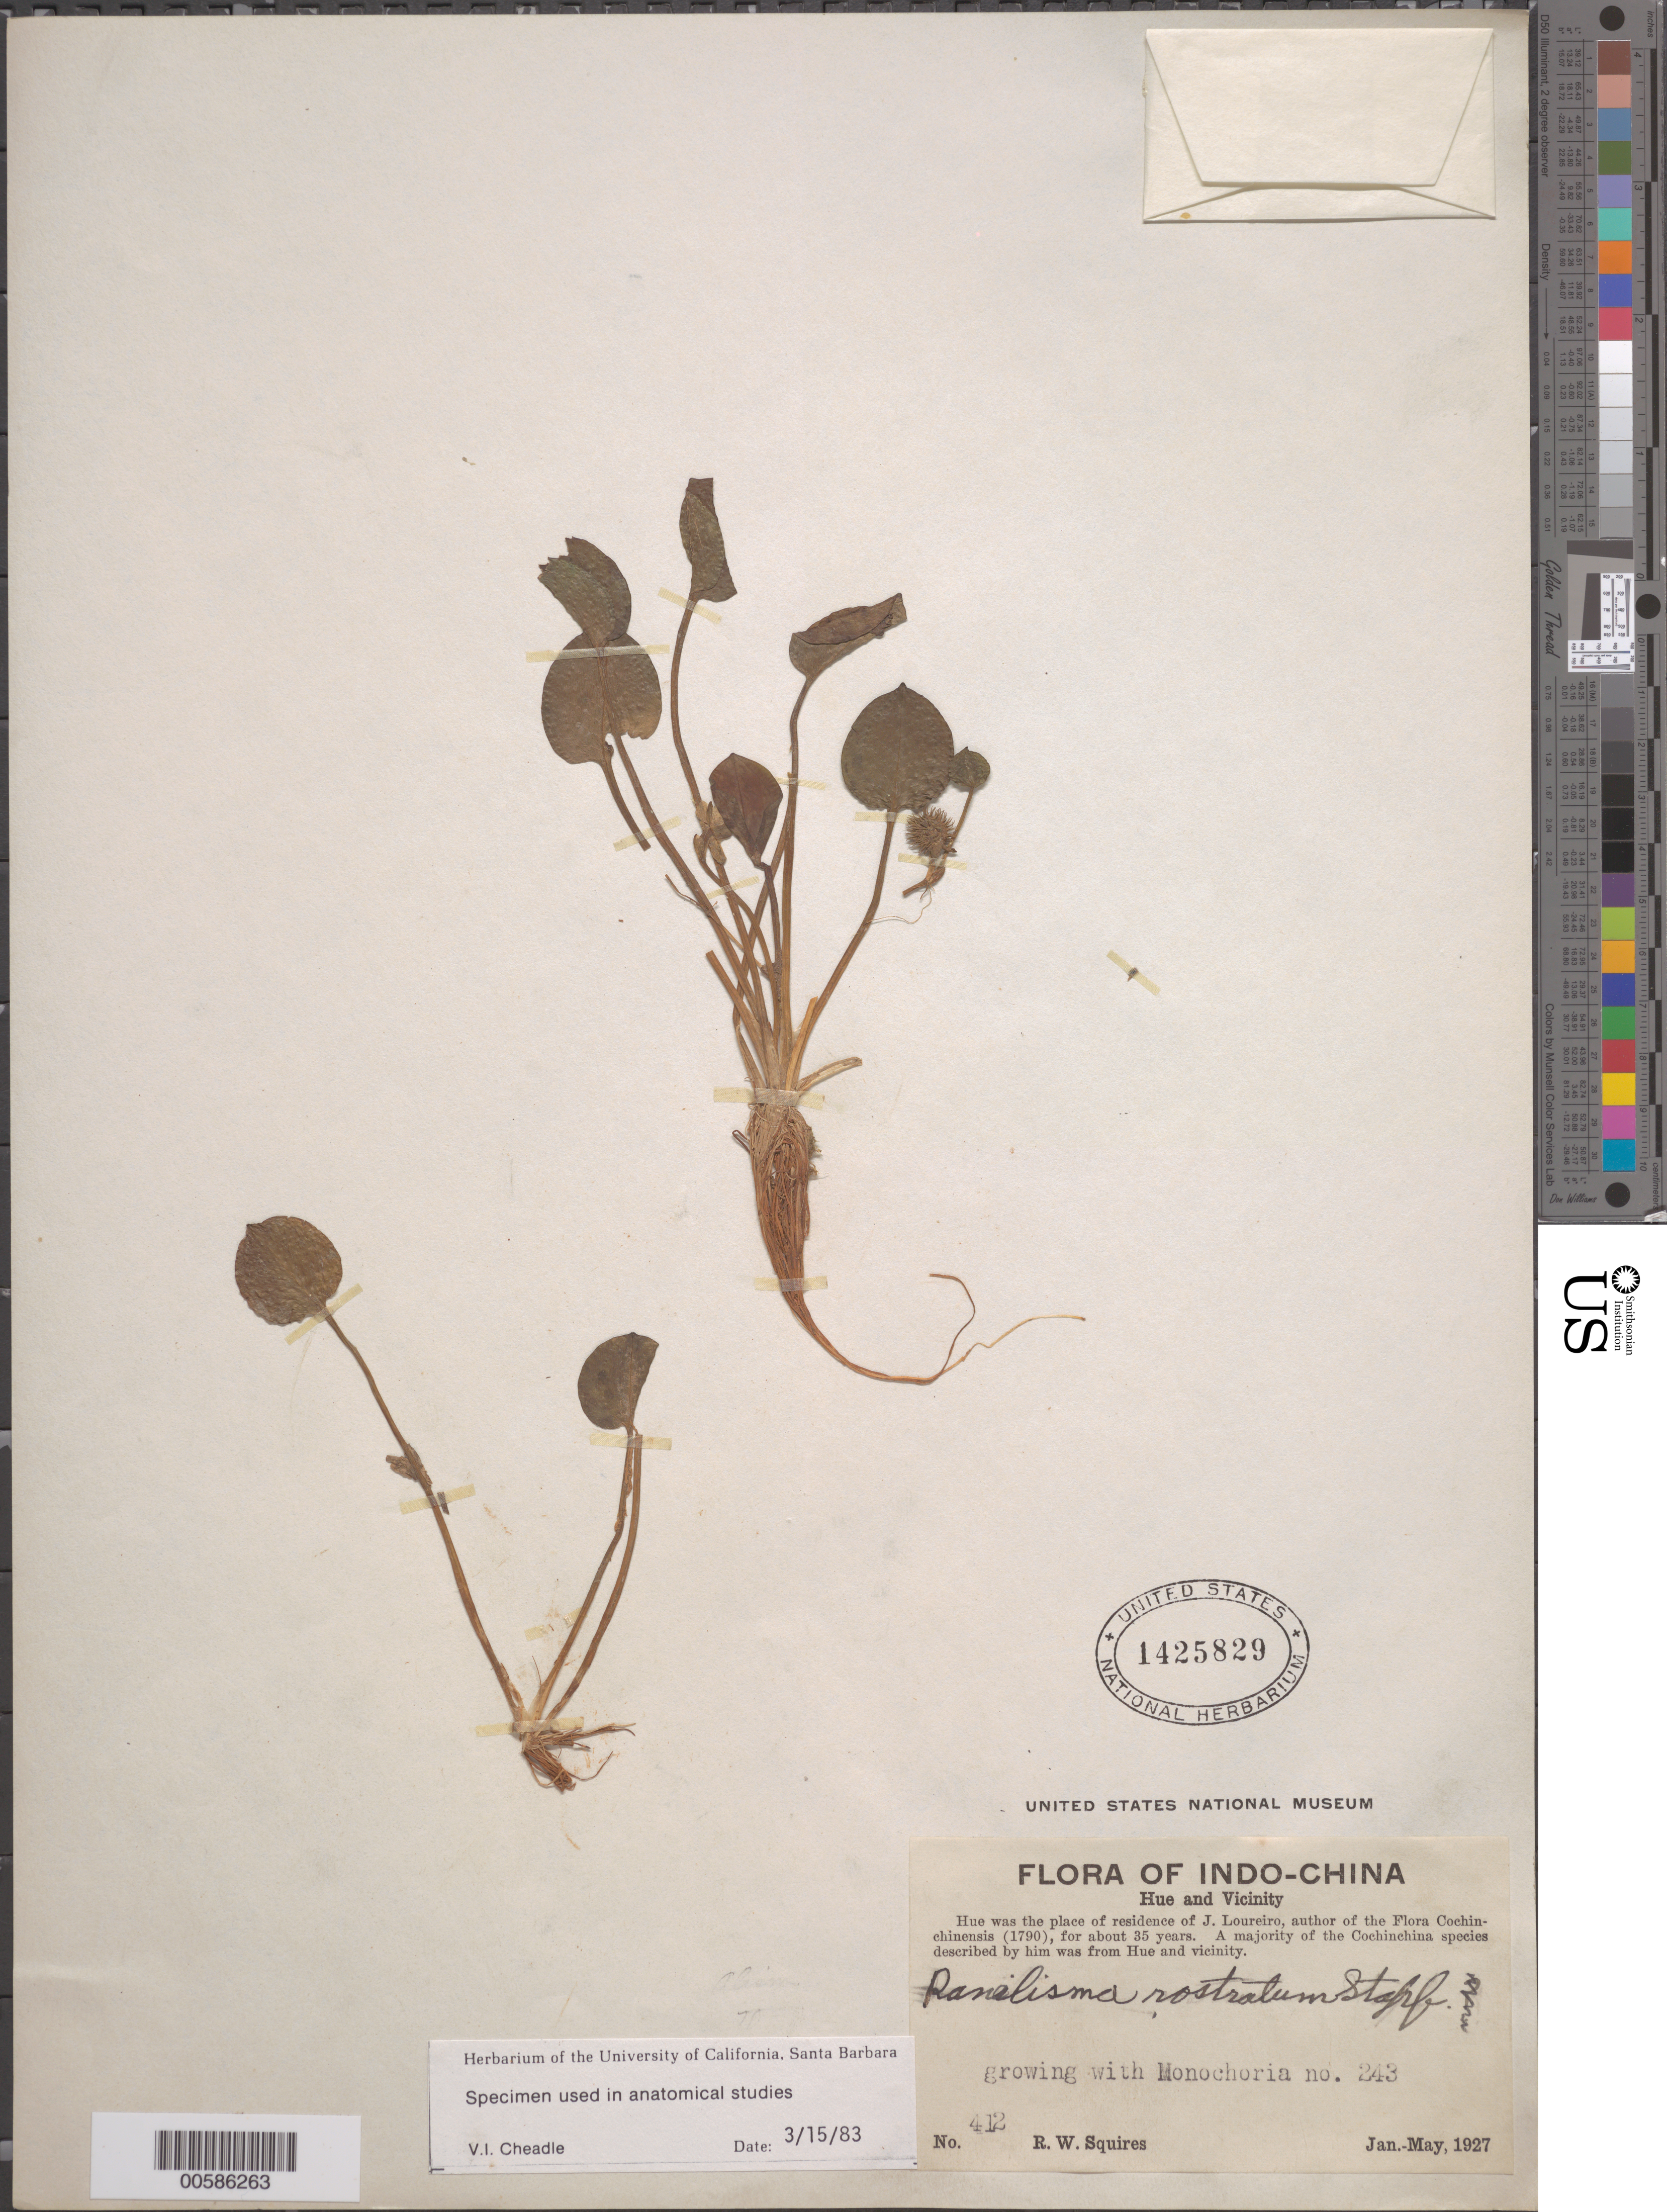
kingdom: Plantae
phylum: Tracheophyta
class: Liliopsida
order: Alismatales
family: Alismataceae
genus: Ranalisma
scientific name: Ranalisma rostrata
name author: Stapf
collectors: R. Squires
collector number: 412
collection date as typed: Jan 1927 to -- May 1927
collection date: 1927-01/1927-05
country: China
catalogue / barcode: US 1425829